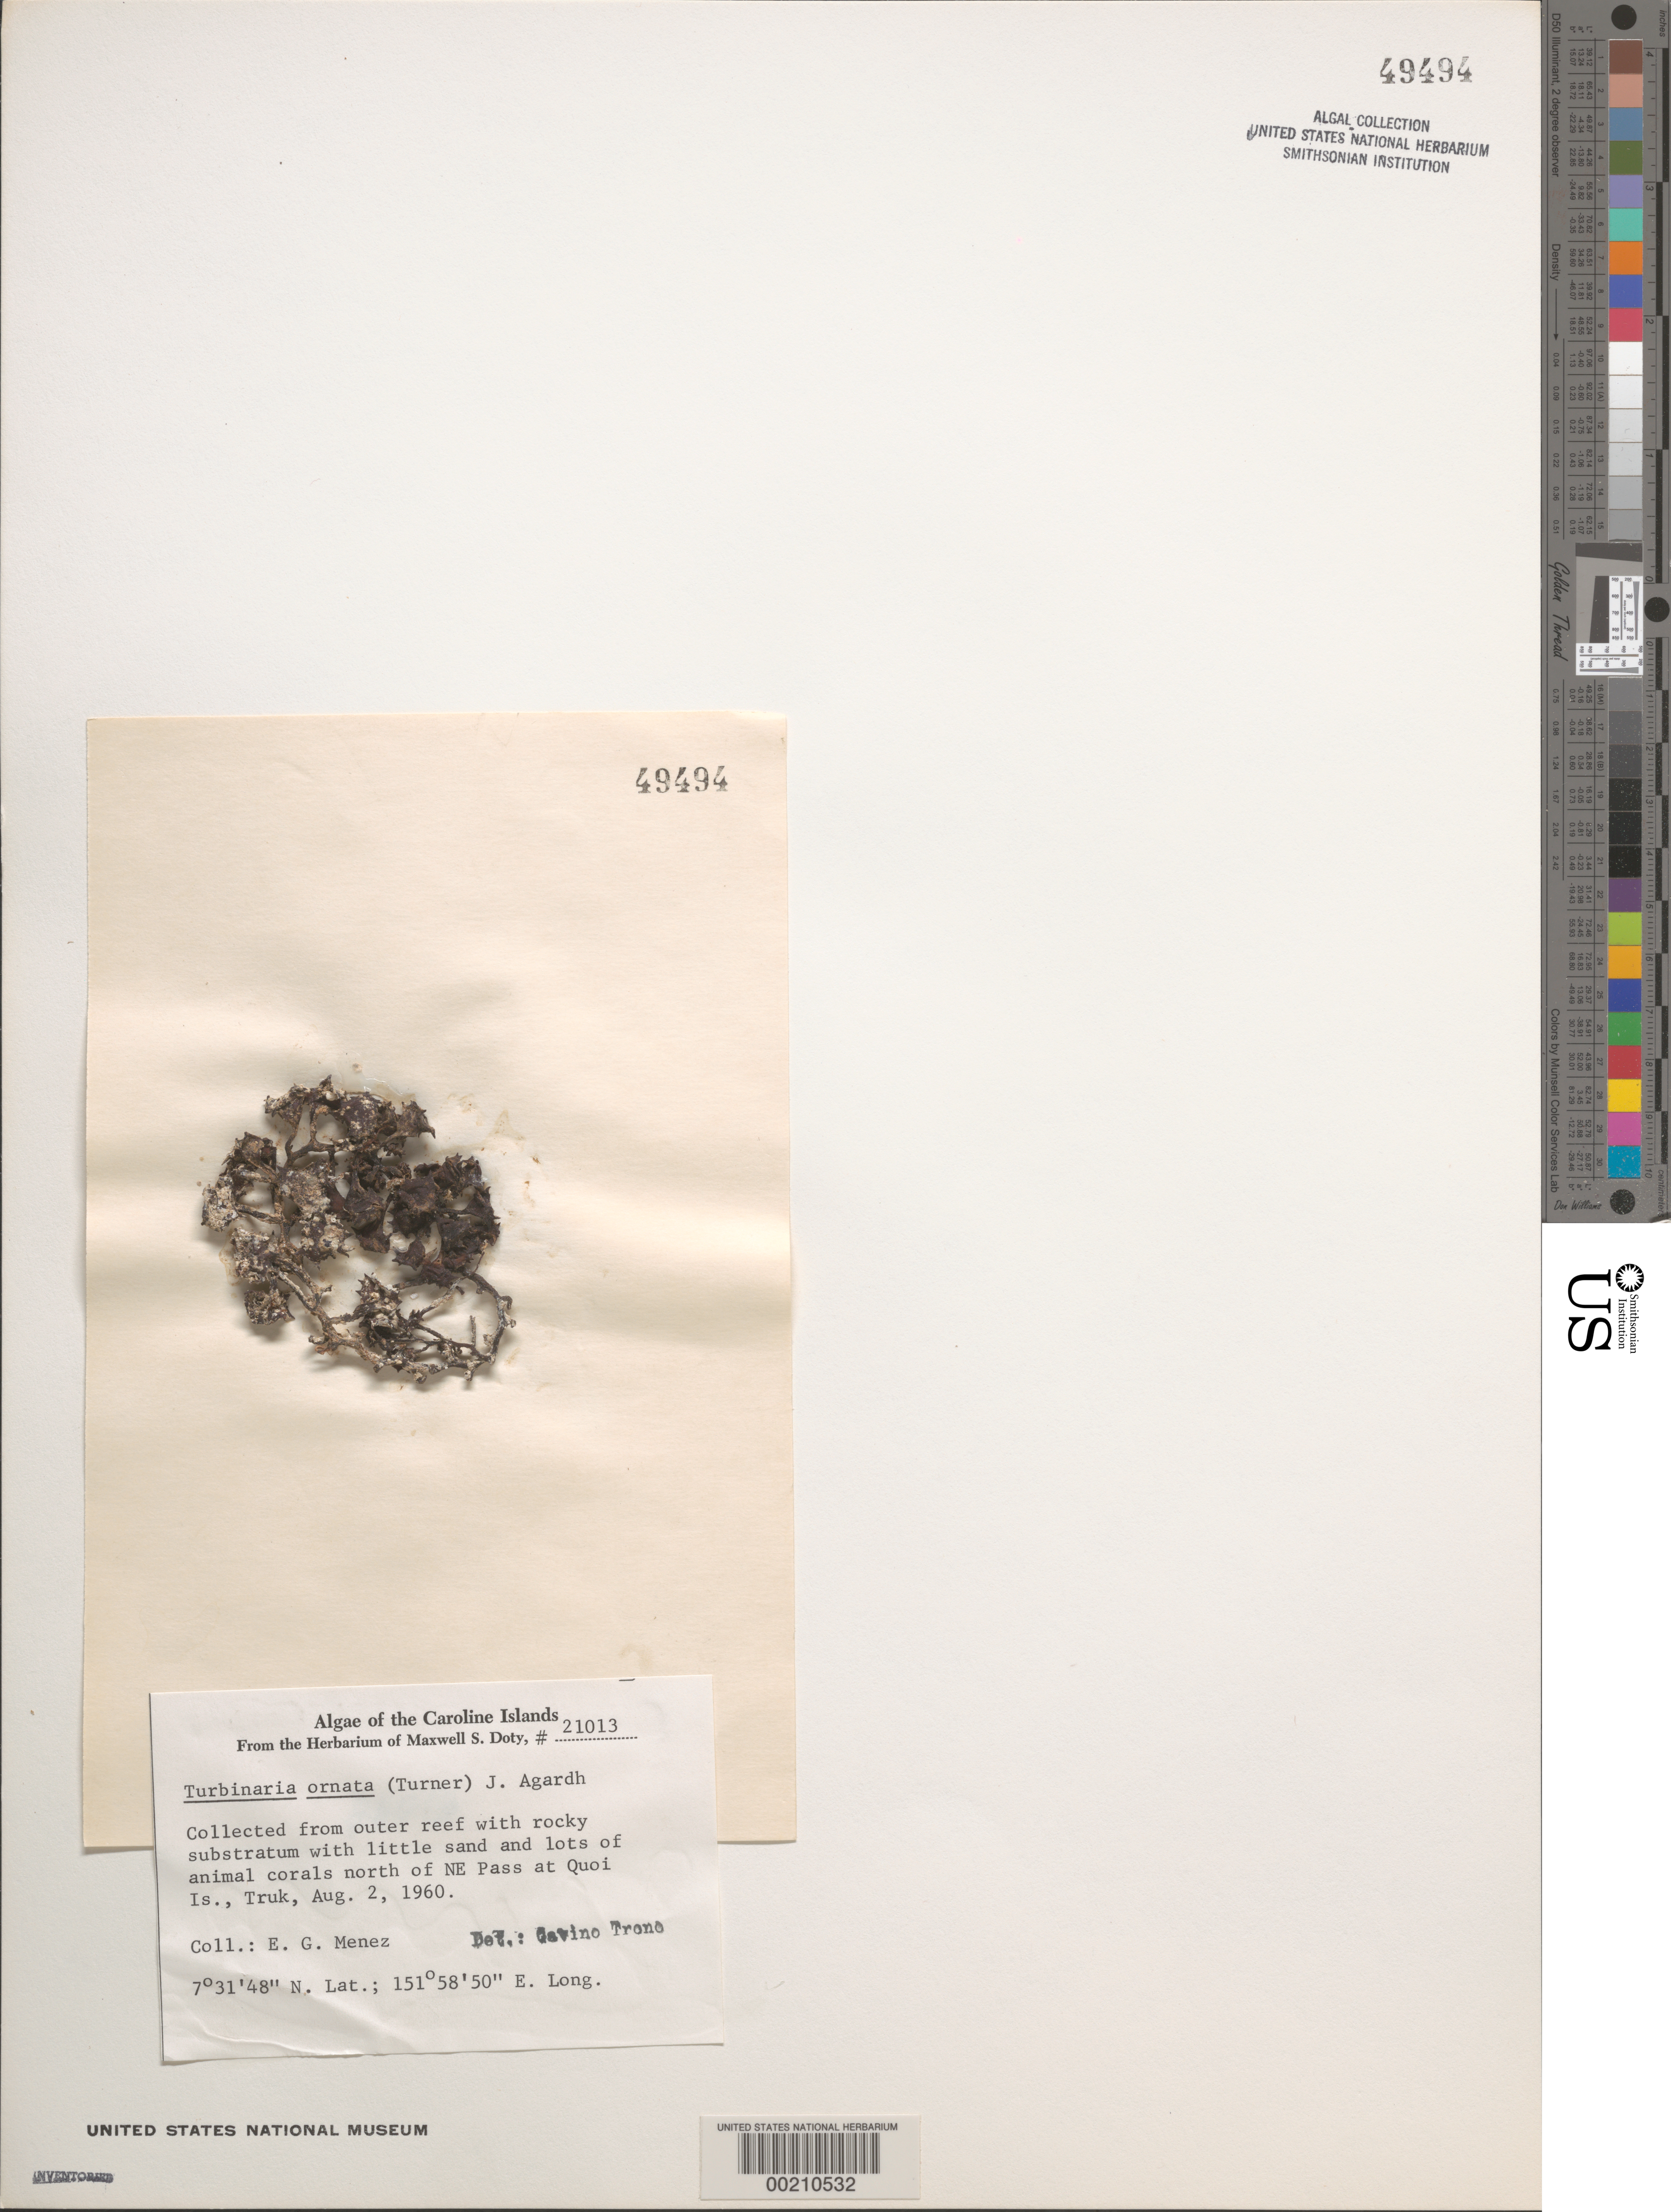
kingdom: Chromista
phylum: Ochrophyta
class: Phaeophyceae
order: Fucales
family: Sargassaceae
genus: Turbinaria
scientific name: Turbinaria ornata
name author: (Turner) J. Agardh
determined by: Trono, Gavino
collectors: Meñez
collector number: MSD 21013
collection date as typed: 02 Aug 1960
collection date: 1960-08-02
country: Micronesia, Federated States of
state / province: Truk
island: Truk (Chuuk) Is.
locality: Quoi Islet, N of Northeast pass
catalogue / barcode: US 49494